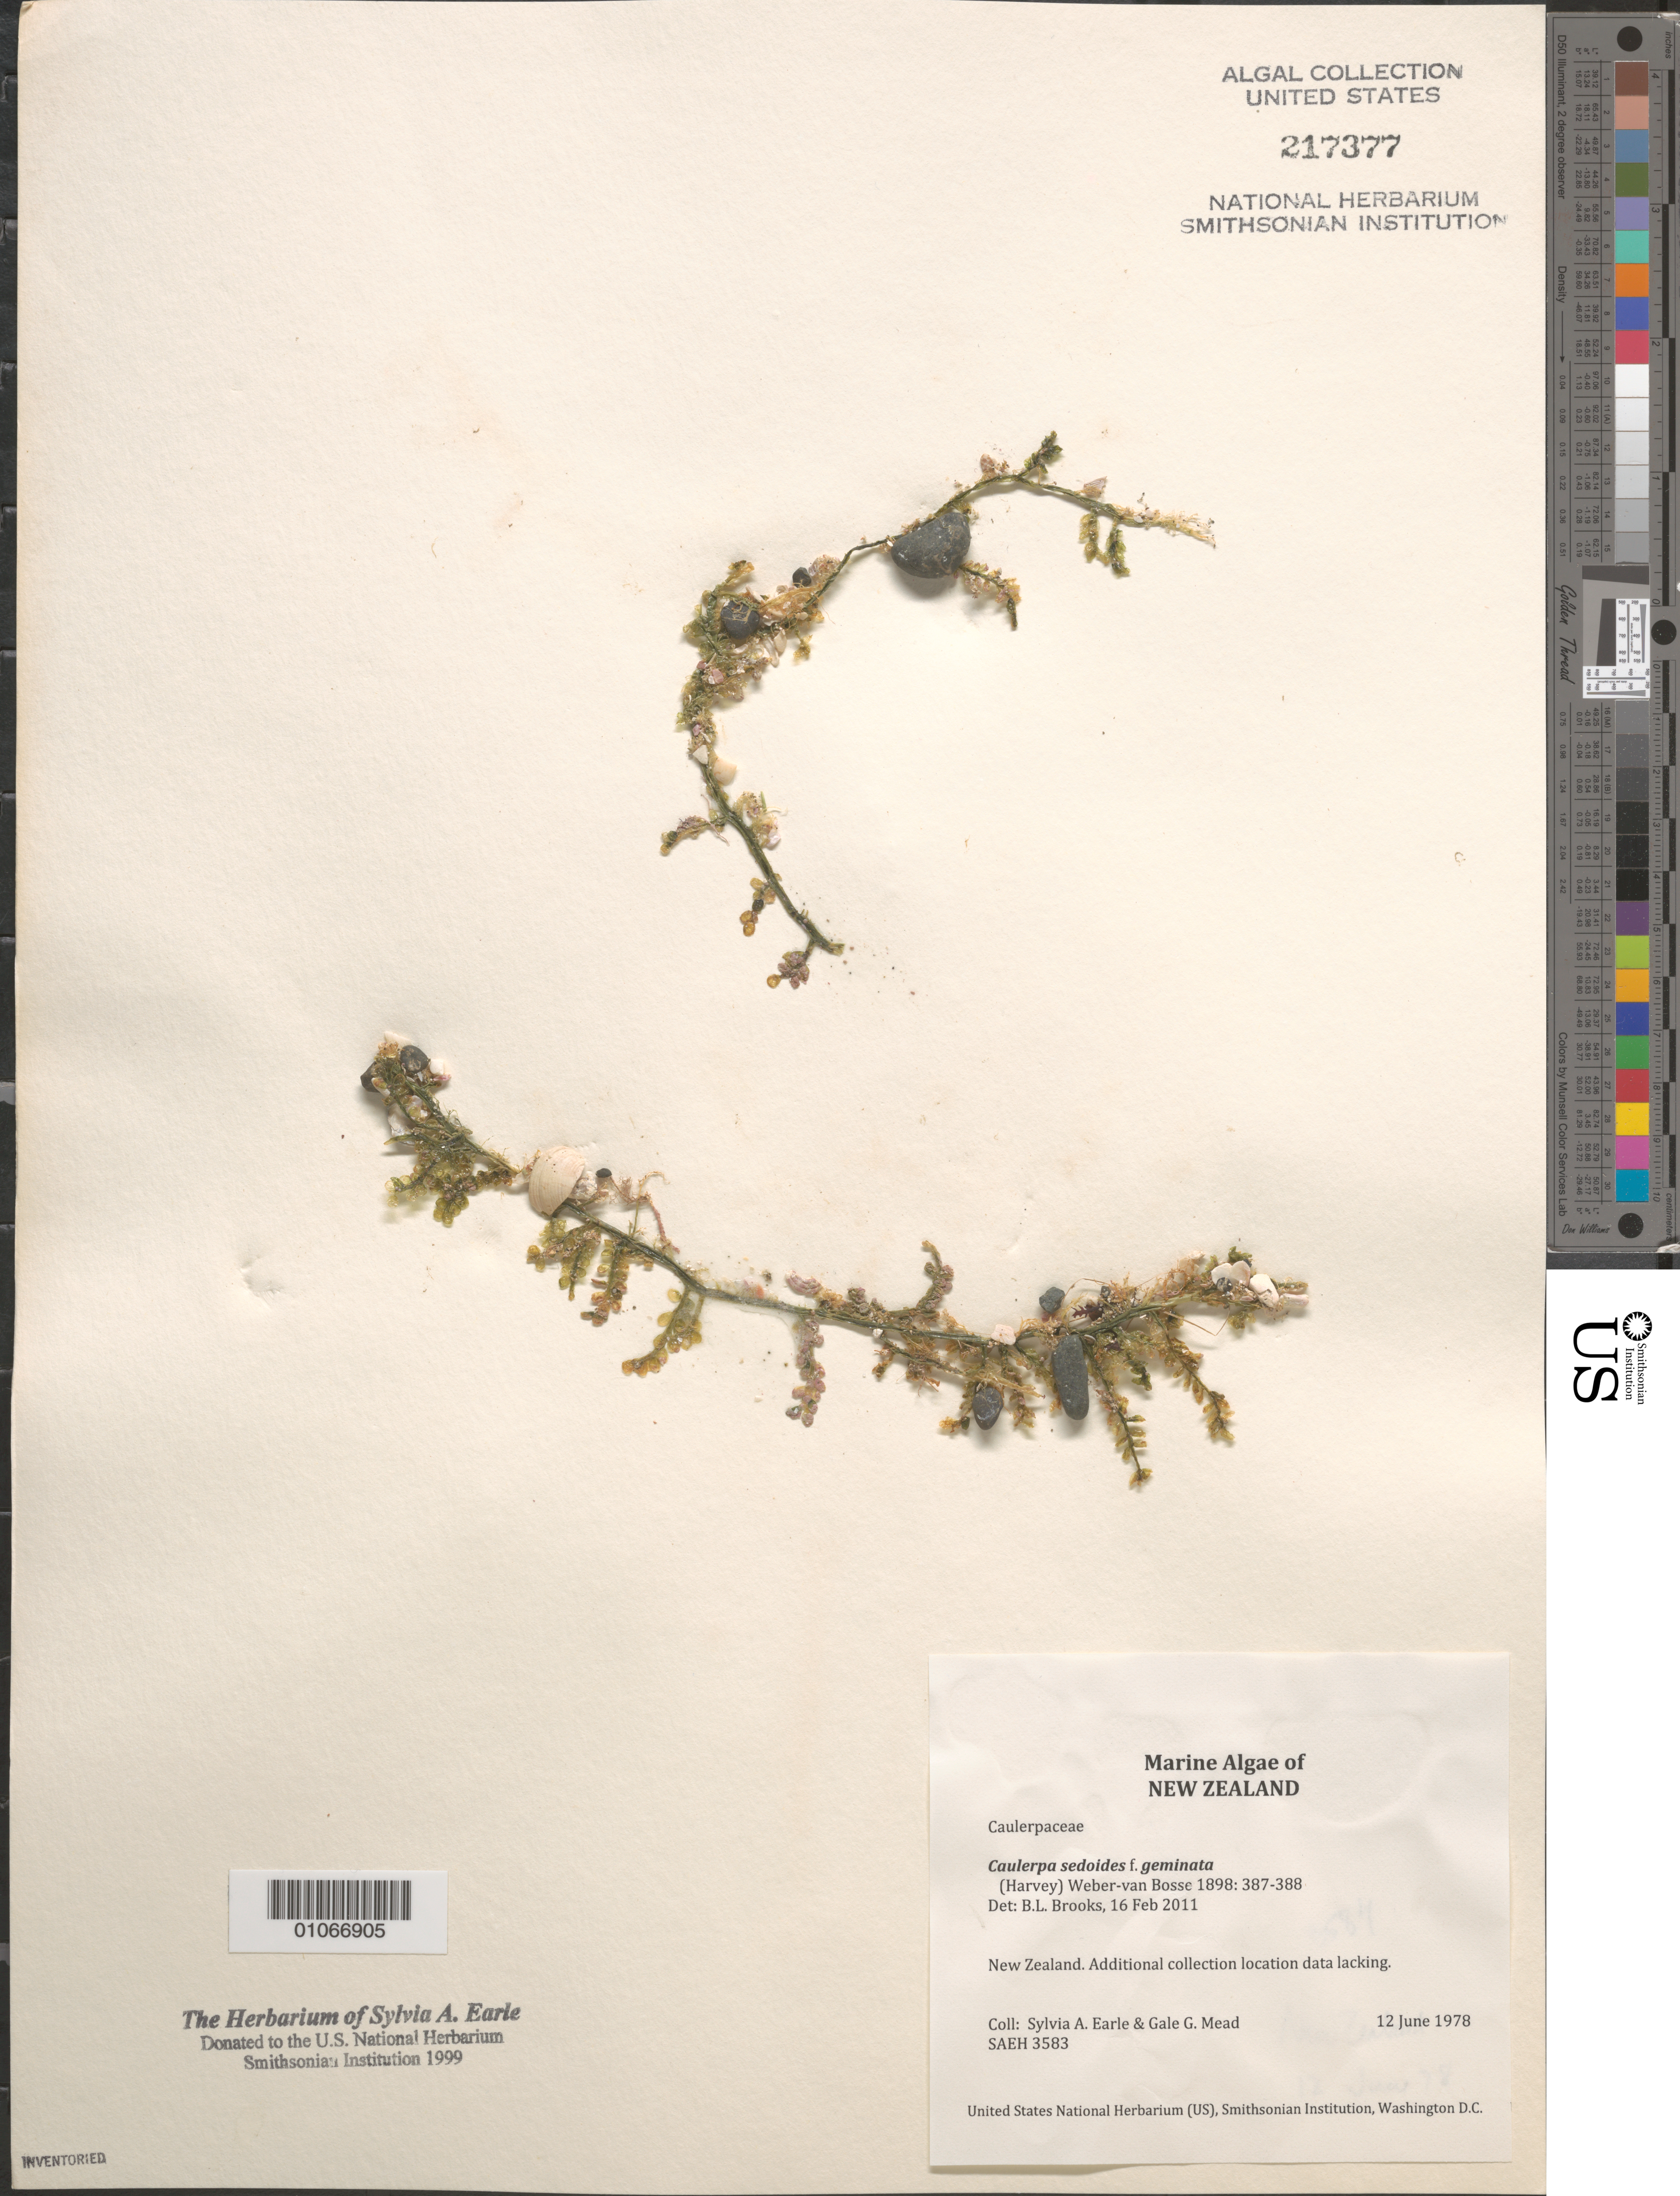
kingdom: Plantae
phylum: Chlorophyta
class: Ulvophyceae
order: Bryopsidales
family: Caulerpaceae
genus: Caulerpa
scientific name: Caulerpa sedoides f. geminata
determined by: Brooks, B. L., (BOT), Smithsonian Institution - National Museum of Natural History (UNITED STATES)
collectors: S. A. Earle & G. Mead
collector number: SAEH 3583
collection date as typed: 12 Jun 1978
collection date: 1978-06-12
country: New Zealand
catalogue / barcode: US 217377